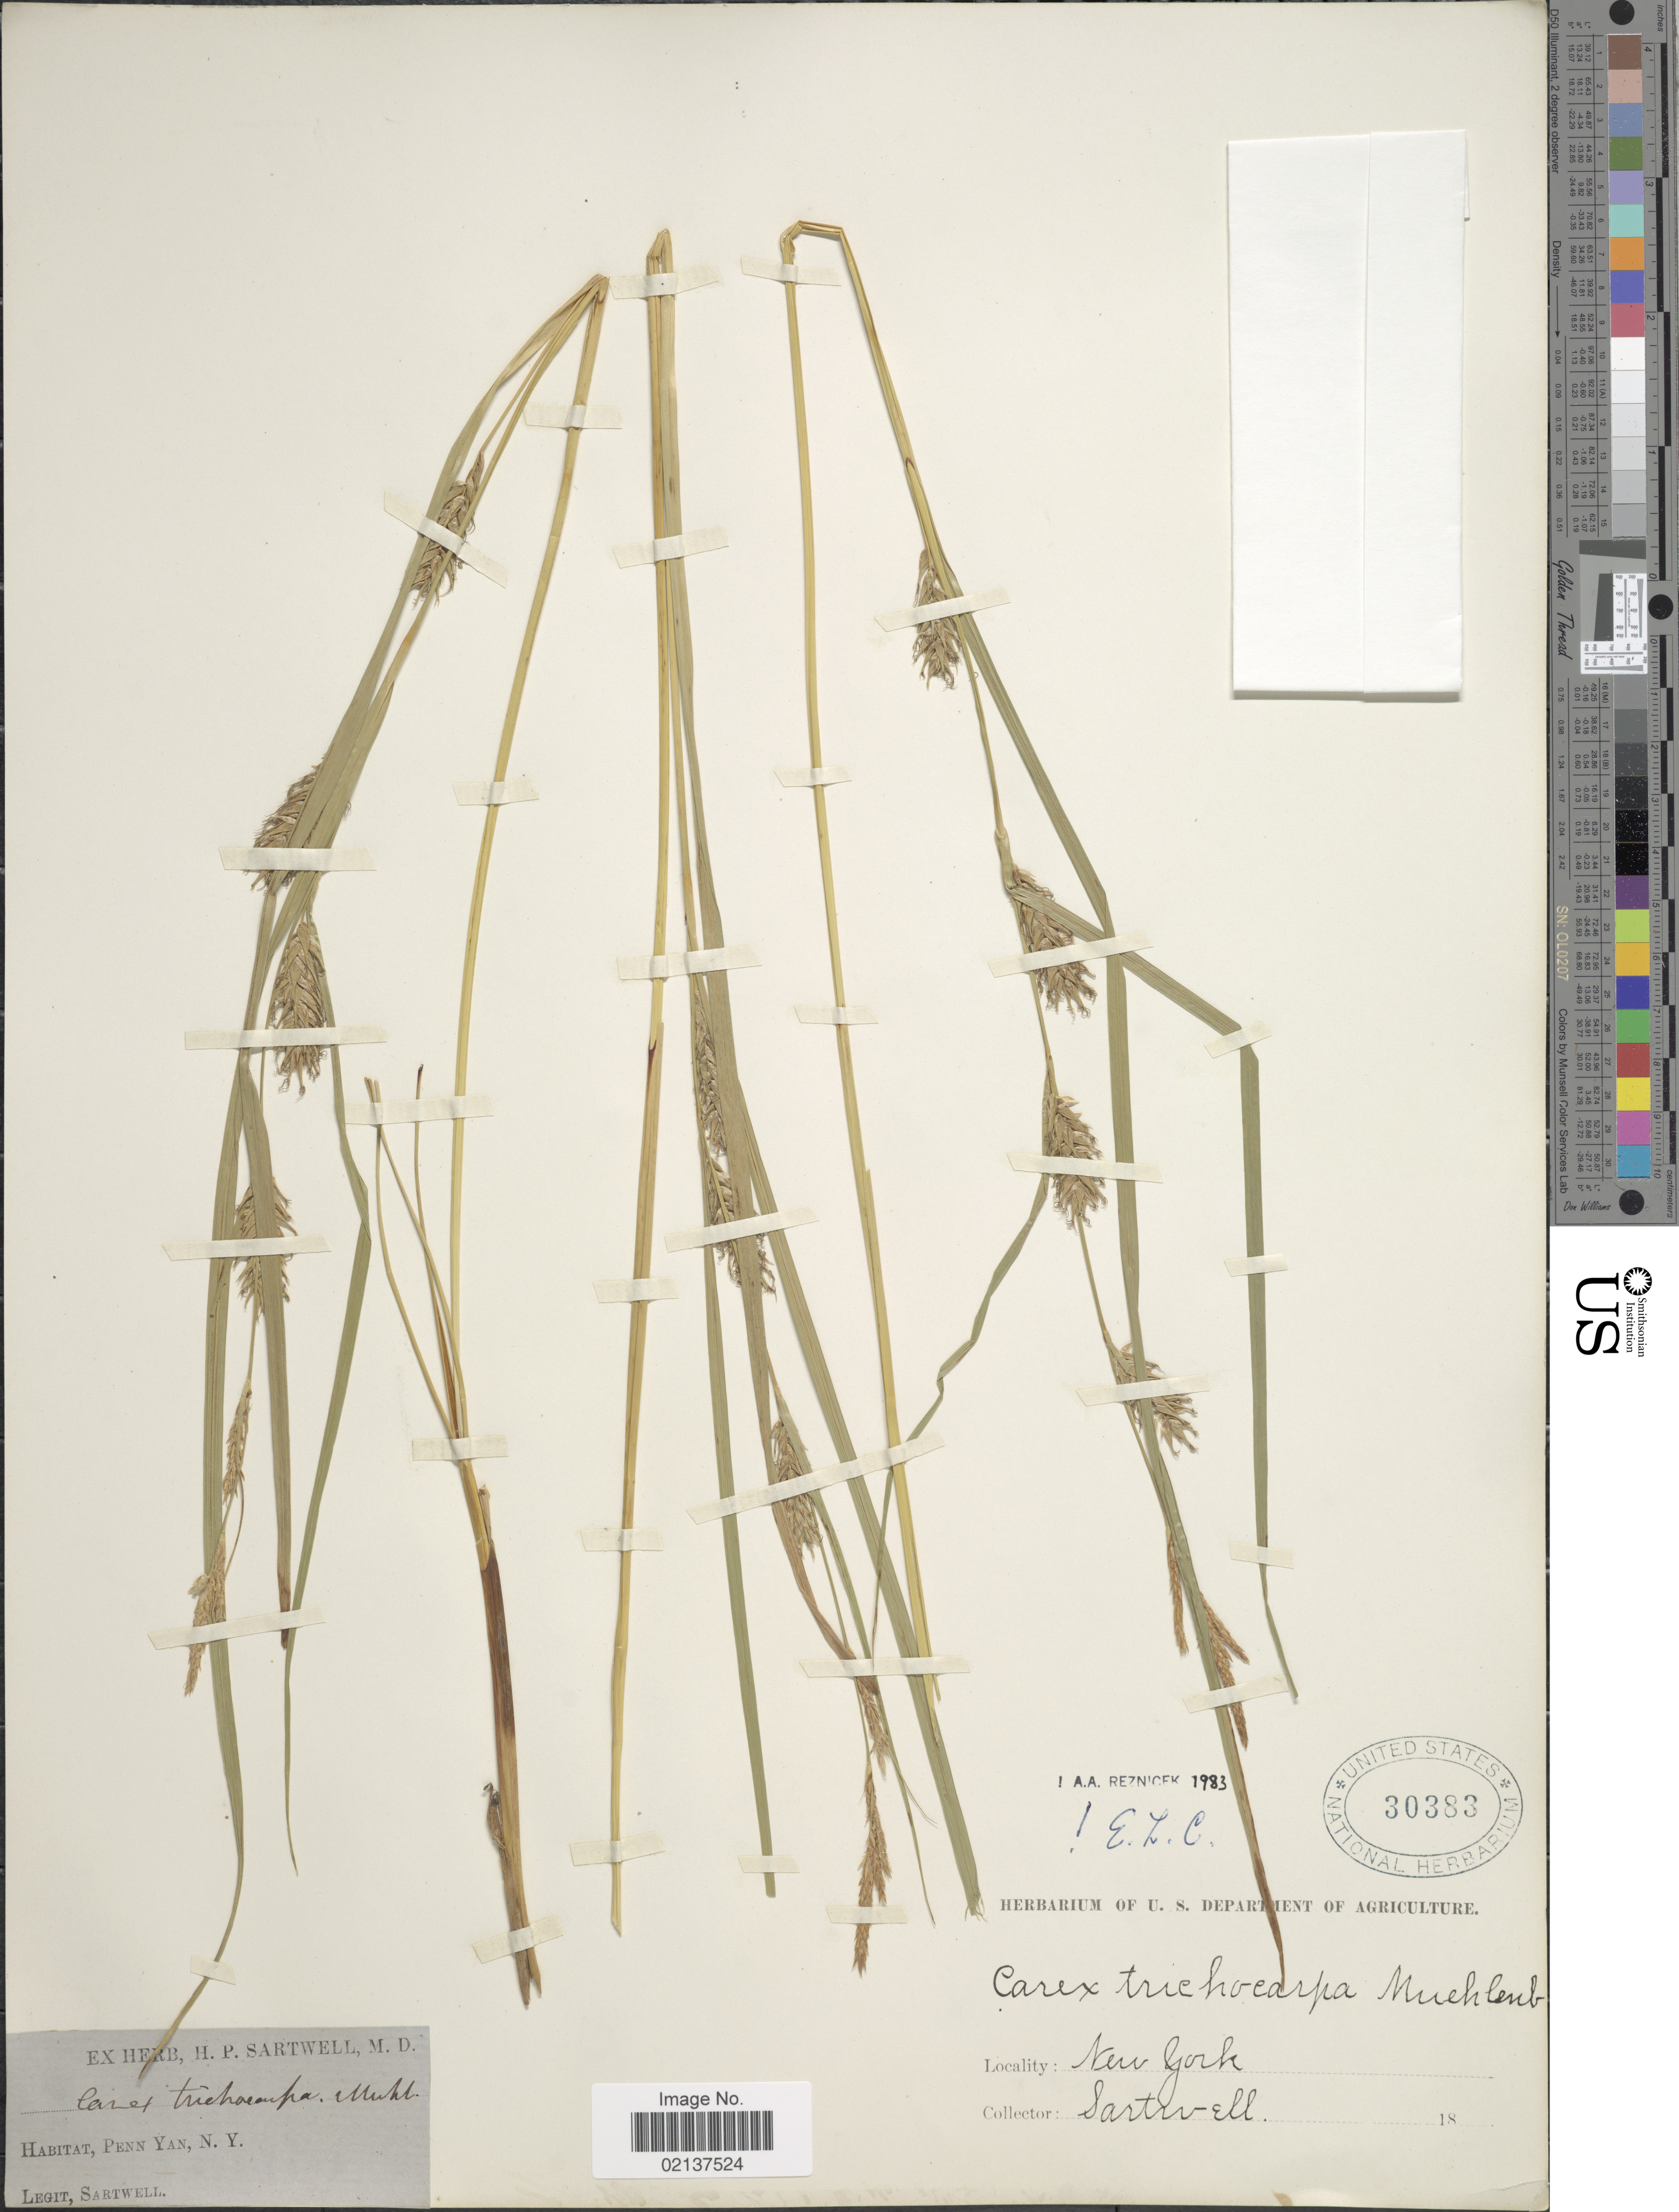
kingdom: Plantae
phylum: Tracheophyta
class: Liliopsida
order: Poales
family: Cyperaceae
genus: Carex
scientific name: Carex trichocarpa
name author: Muhl. ex Willd.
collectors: H. P. Sartwell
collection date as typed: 18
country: United States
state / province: New York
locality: Penn Yan, N.Y.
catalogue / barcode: US 30383